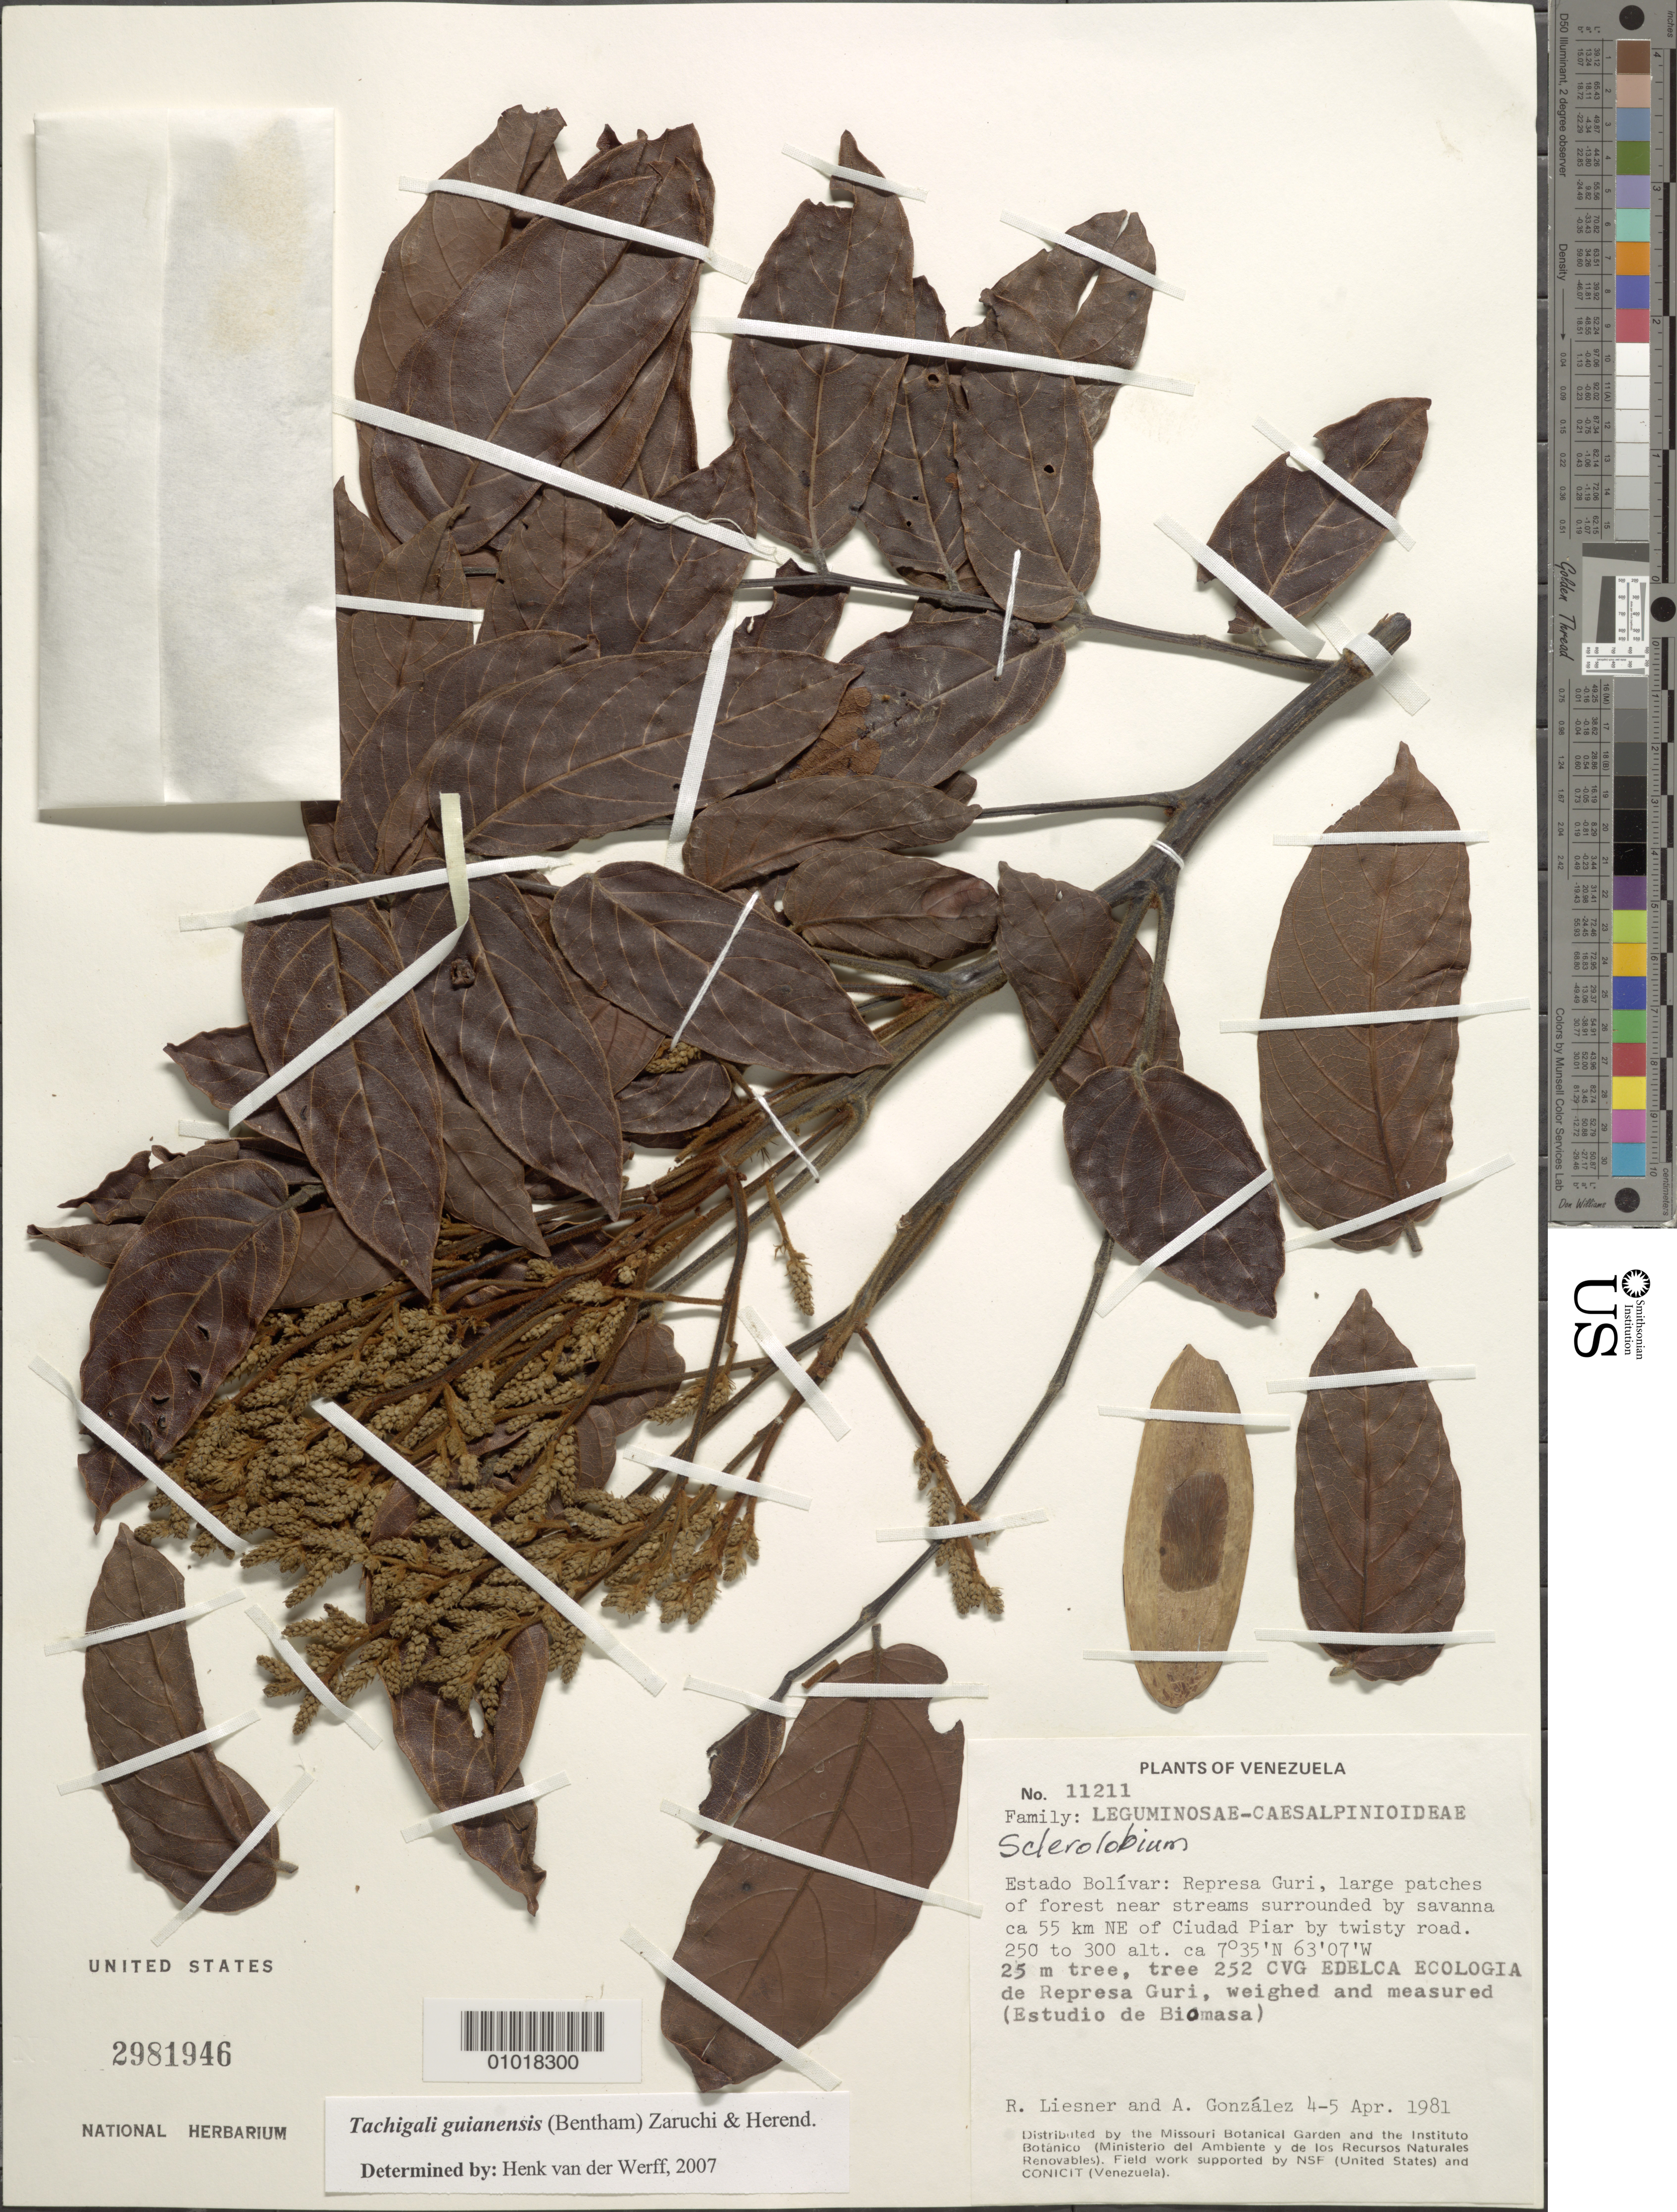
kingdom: Plantae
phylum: Tracheophyta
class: Magnoliopsida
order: Fabales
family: Fabaceae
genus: Tachigali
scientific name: Tachigali guianensis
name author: (Benth.) Zarucchi & Herend.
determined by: van der Werff, H., (MO), Missouri Botanical Garden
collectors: R. L. Liesner & A. C. González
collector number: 11211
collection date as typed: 4-Apr-81 to 5-Apr-81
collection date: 1981-04-04/1981-04-05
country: Venezuela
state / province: Bolívar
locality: Represa Guri, ca 55 km NE of Ciudad Piar by twisty road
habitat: Large patches of forest near streams surrounded by savanna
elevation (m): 250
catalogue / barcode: US 2981946